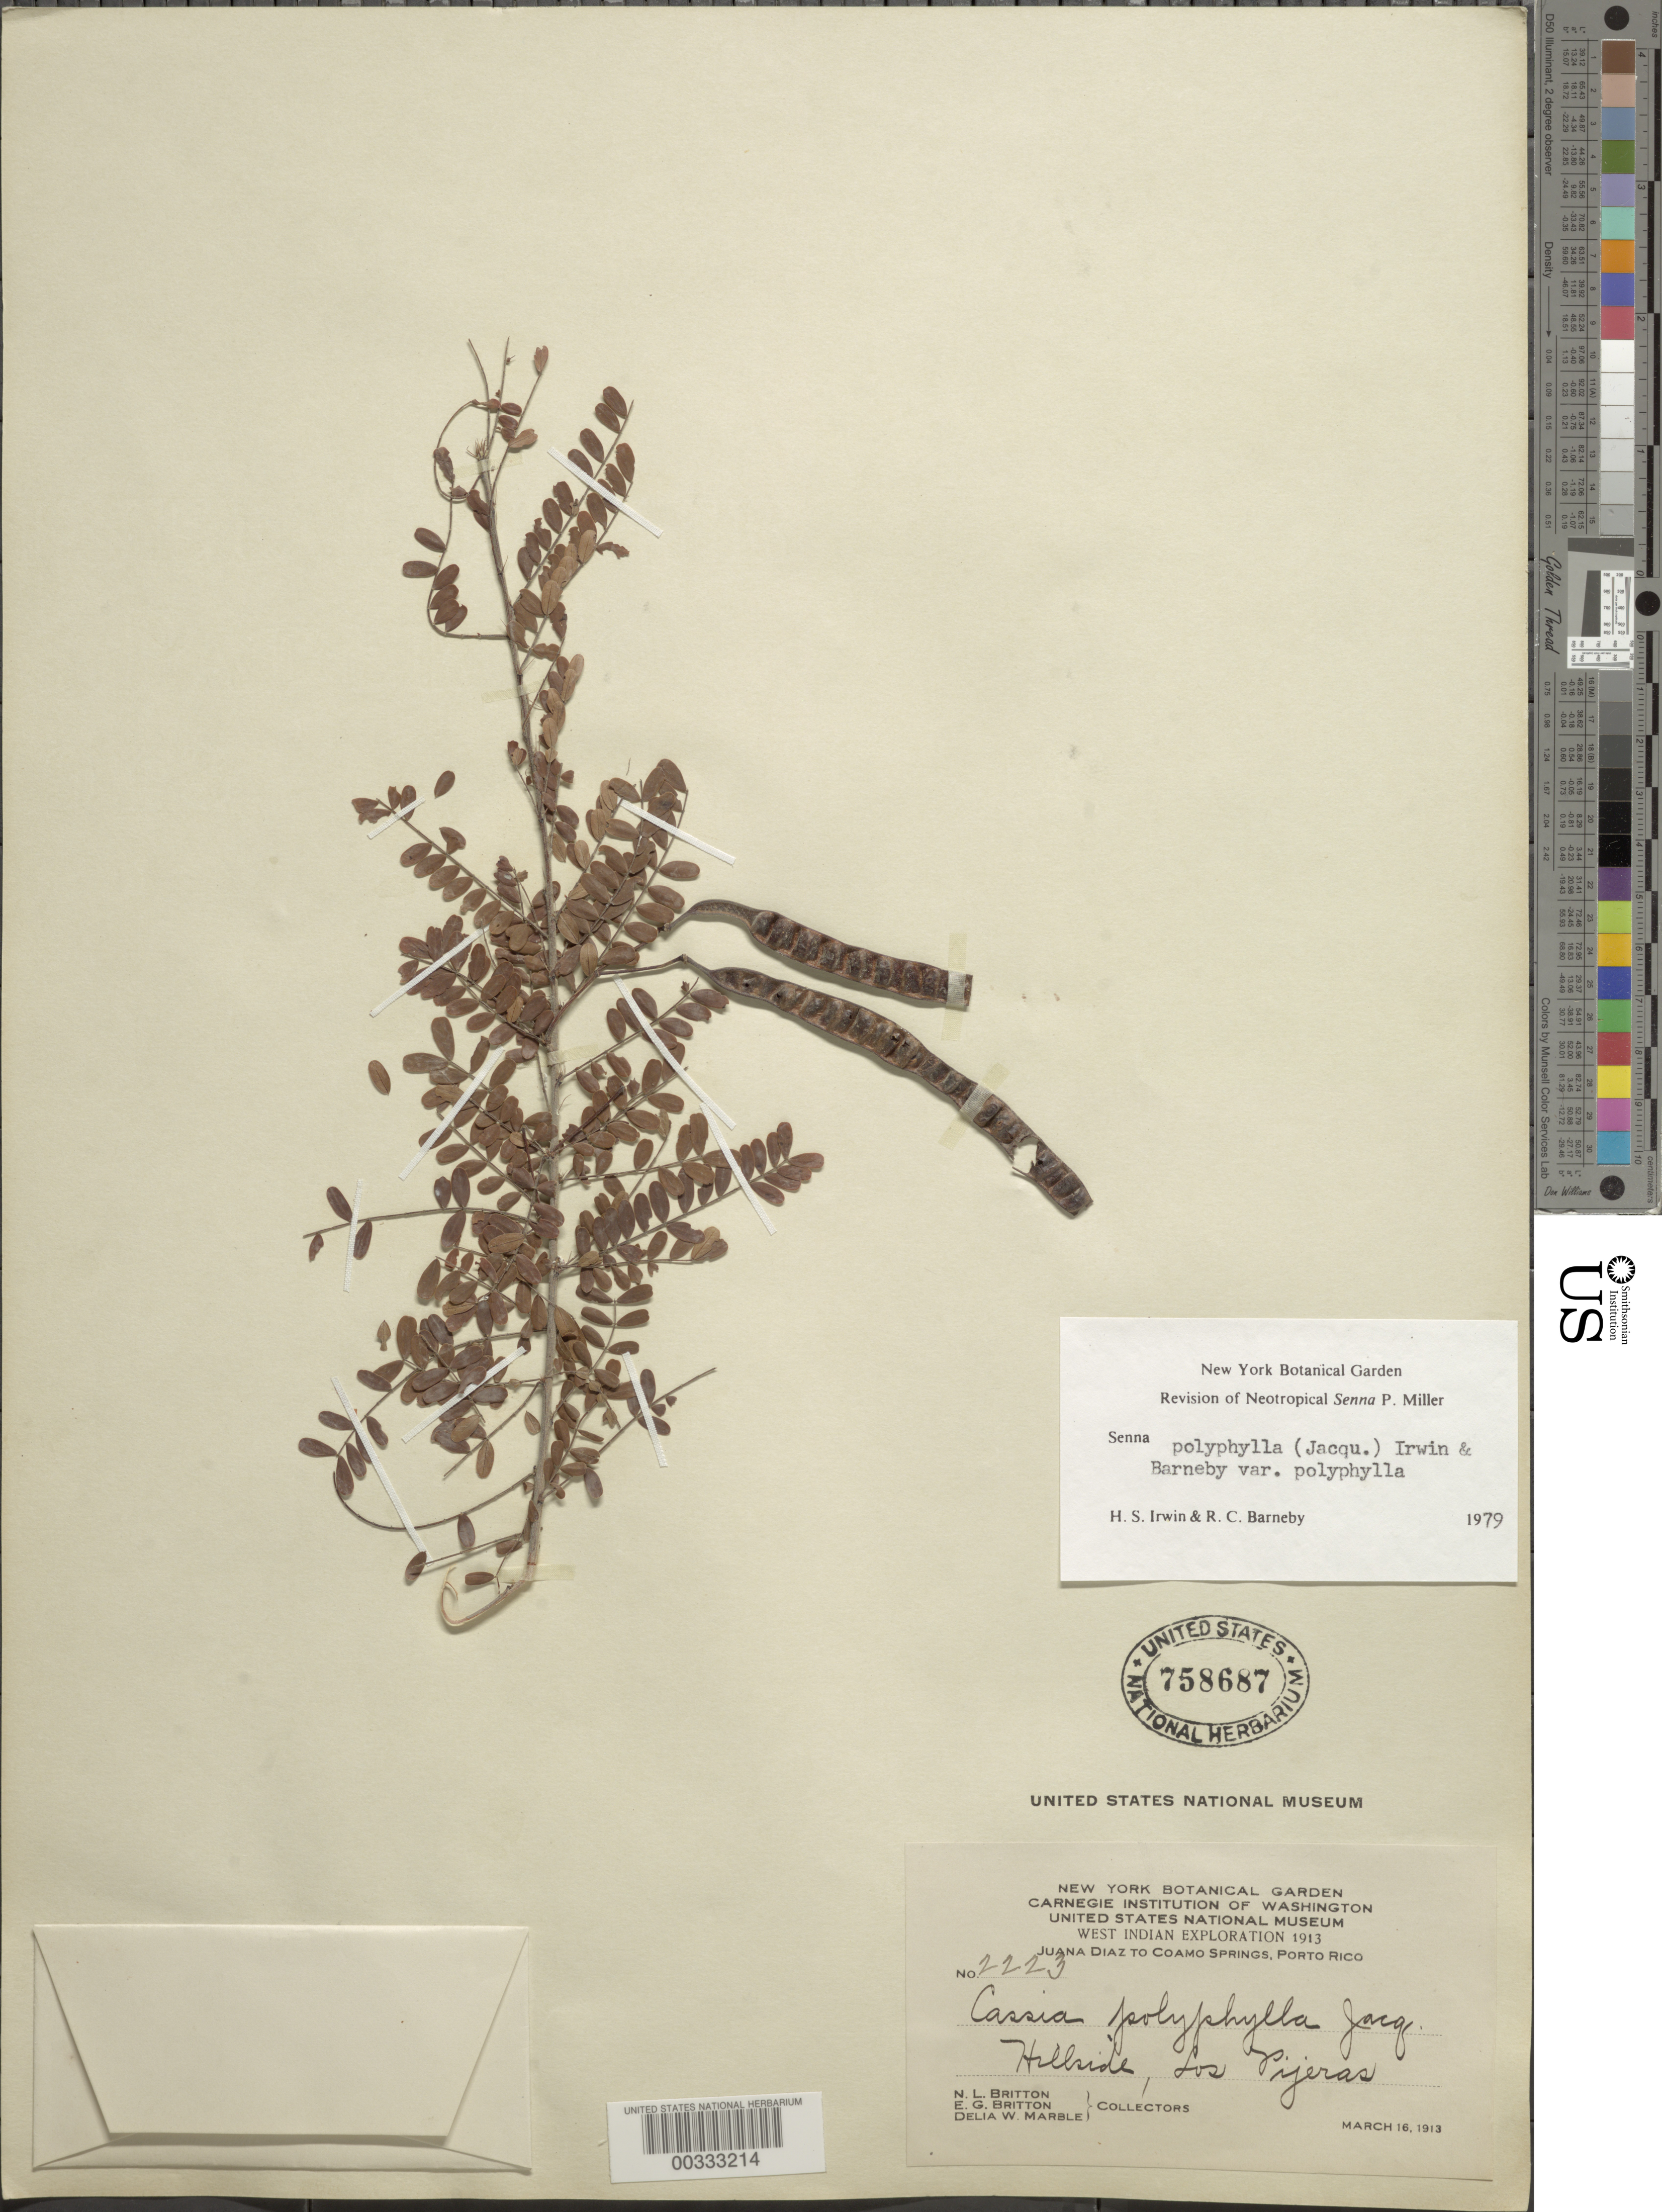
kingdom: Plantae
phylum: Tracheophyta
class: Magnoliopsida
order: Fabales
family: Fabaceae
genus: Senna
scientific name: Senna polyphylla var. polyphylla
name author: (Jacq.) H.S. Irwin & Barneby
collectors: N. Britton, E. G. Britton & D. W. Marble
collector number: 2223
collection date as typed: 16 Mar 1913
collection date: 1913-03-16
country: Puerto Rico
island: Greater Antilles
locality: Los pijeras, juana diaz to coamo springs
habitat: Hillside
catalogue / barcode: US 758687